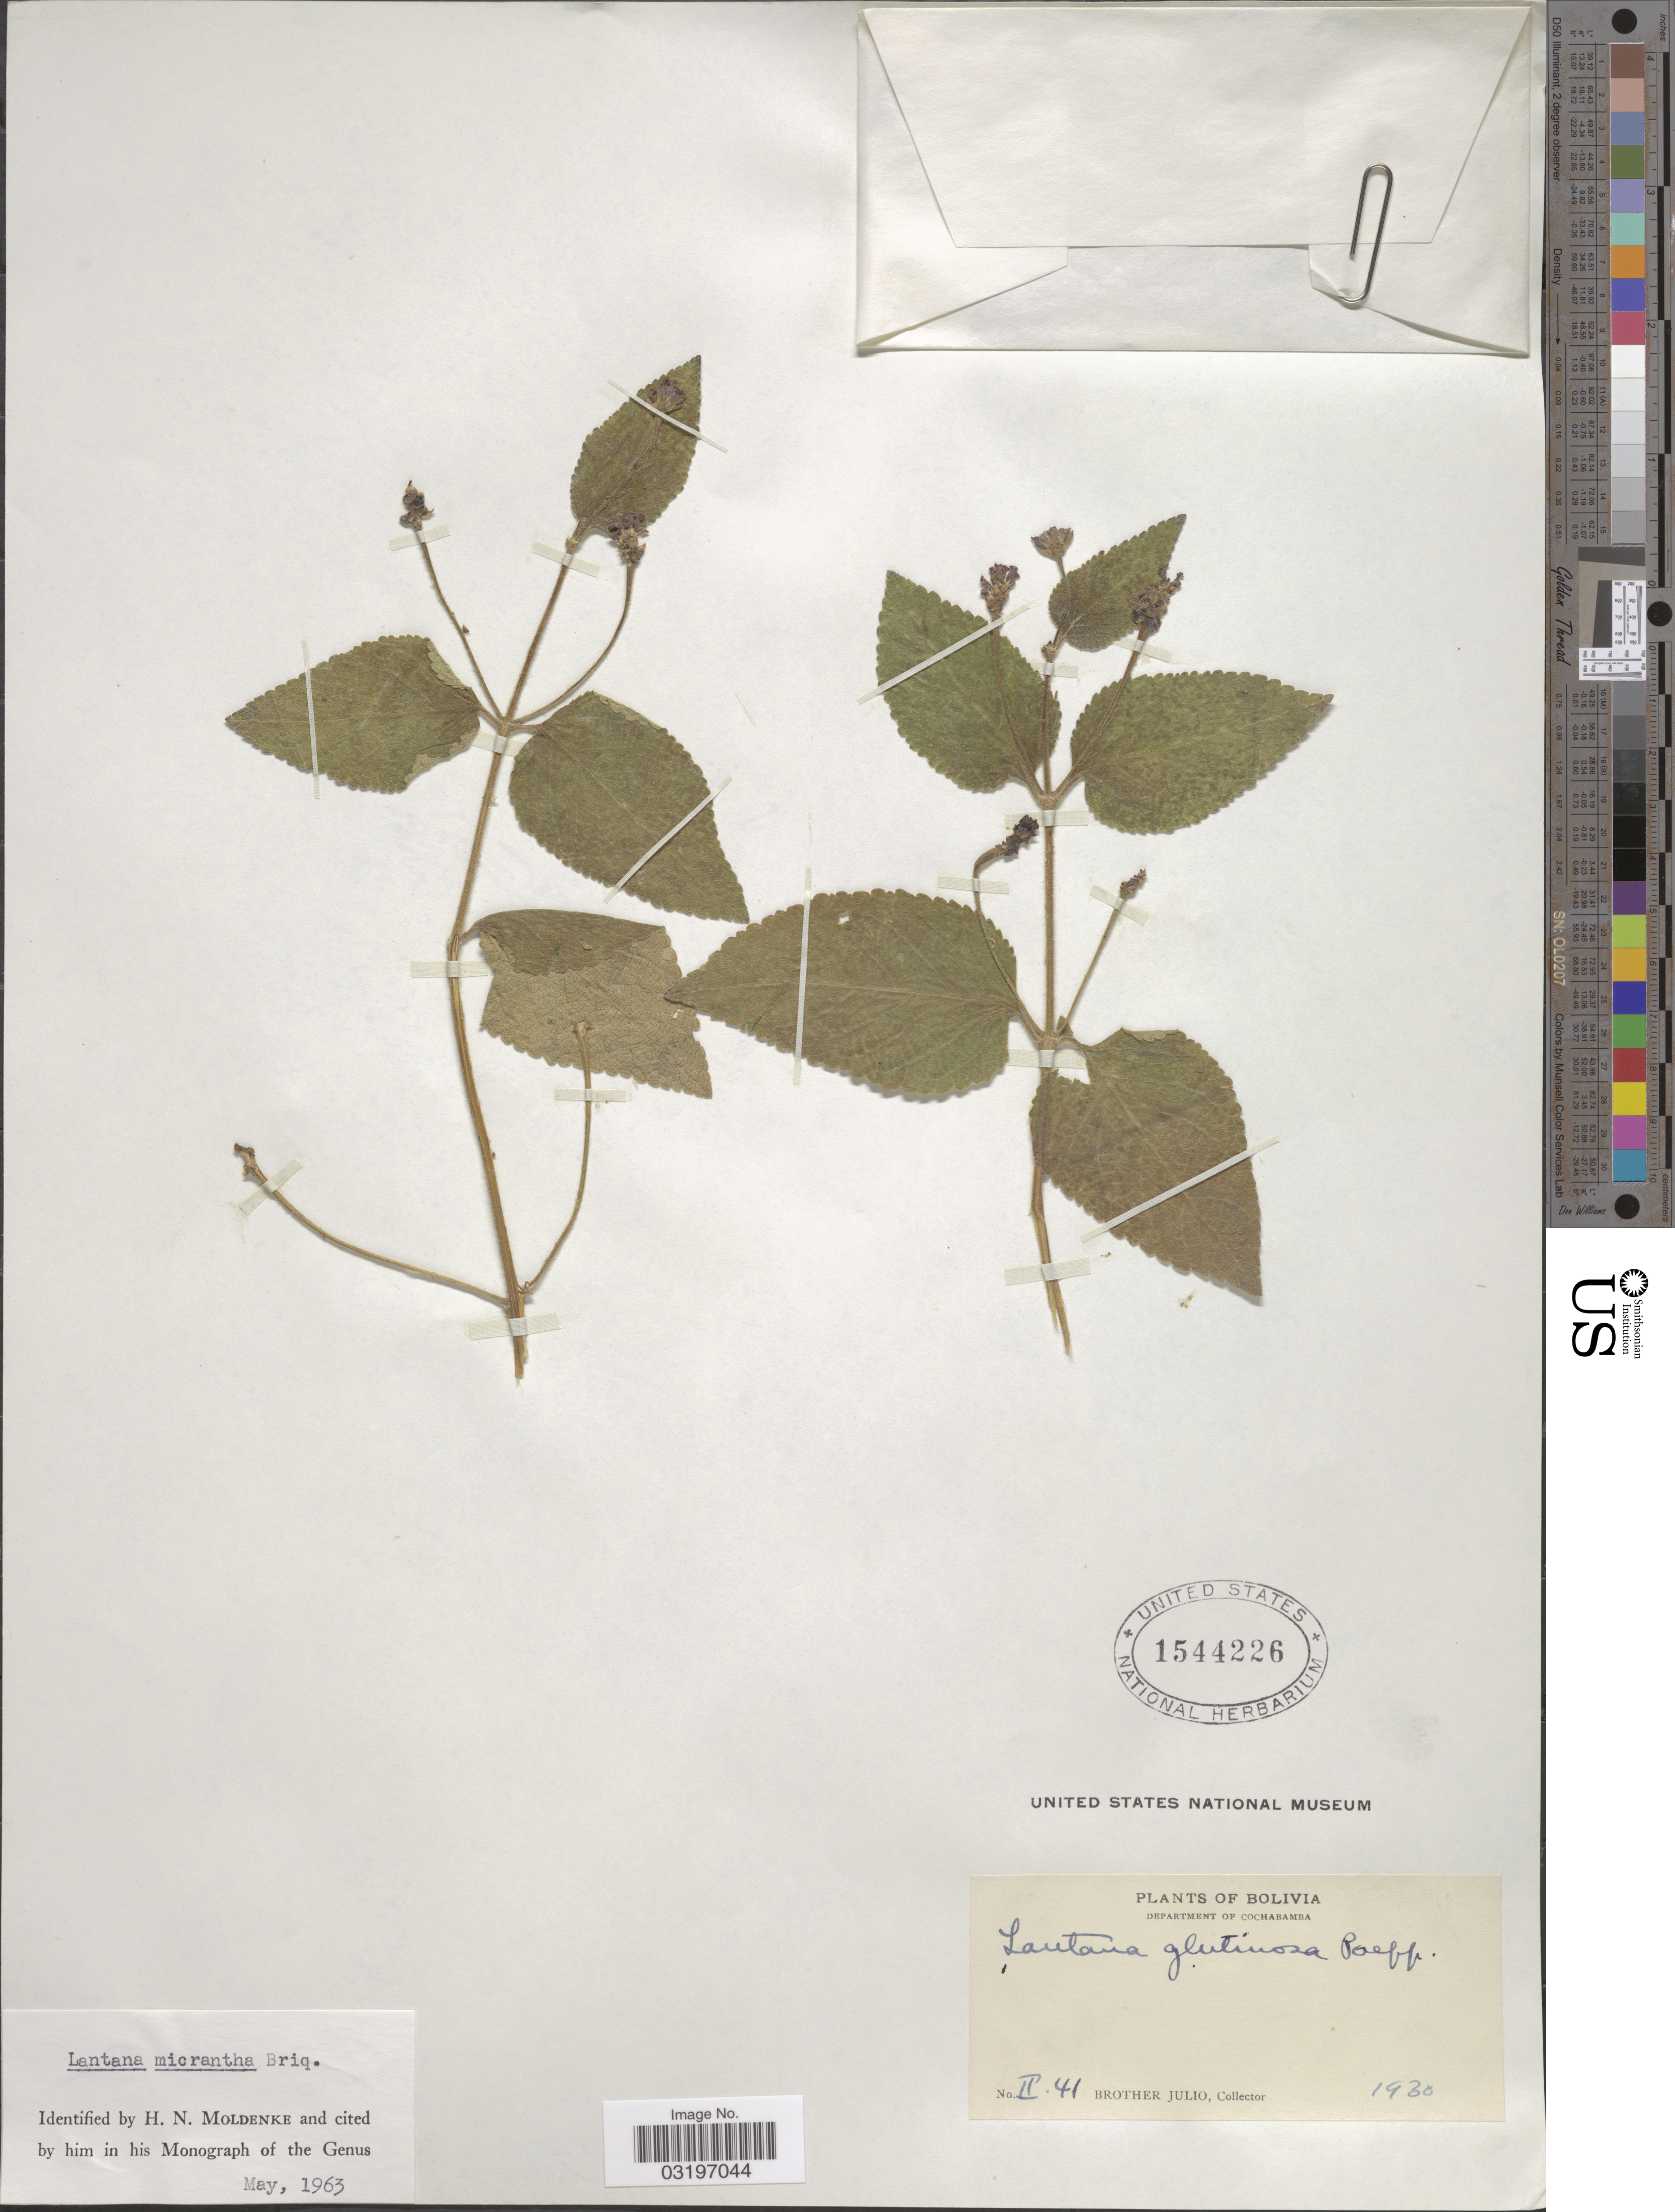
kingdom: Plantae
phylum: Tracheophyta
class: Magnoliopsida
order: Lamiales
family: Verbenaceae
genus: Lantana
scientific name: Lantana micrantha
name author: Briq.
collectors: Bro. Julio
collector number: II41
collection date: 1930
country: Bolivia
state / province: Cochabamba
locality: Department of Cochabamba.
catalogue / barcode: US 1544226